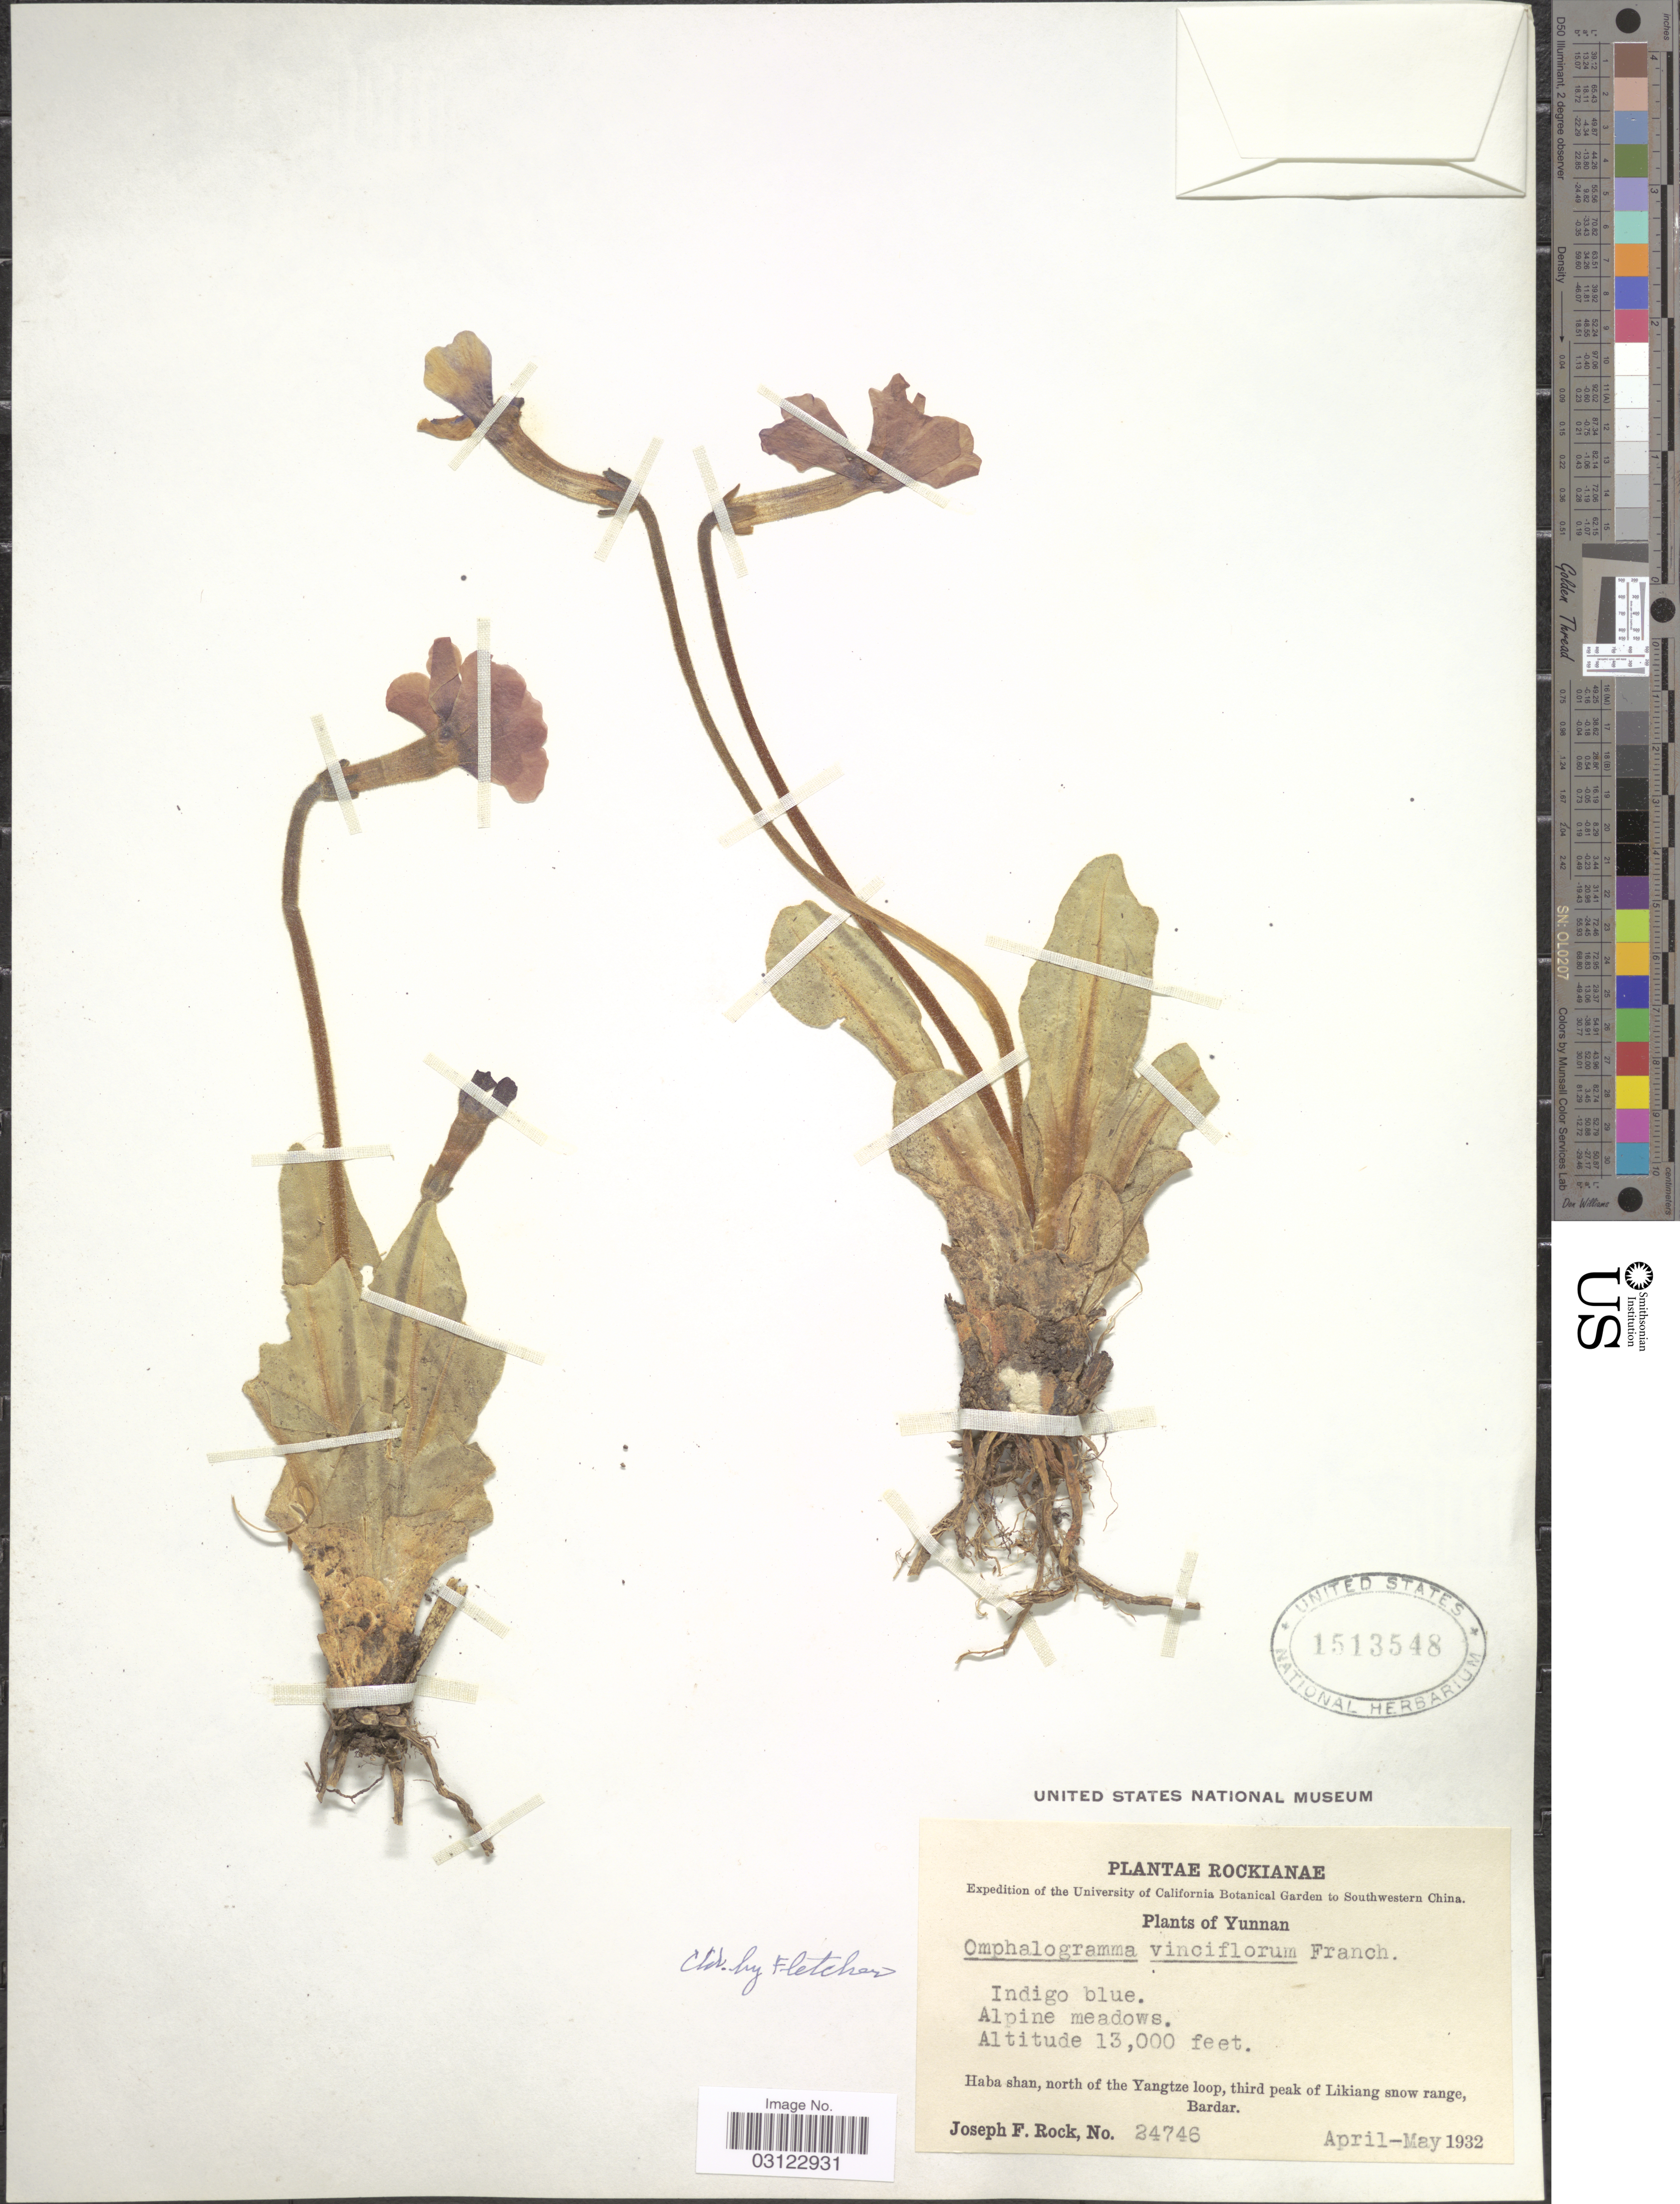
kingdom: Plantae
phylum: Tracheophyta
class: Magnoliopsida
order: Ericales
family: Primulaceae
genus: Omphalogramma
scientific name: Omphalogramma vinciflorum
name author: (Franch.) Franch.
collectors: J. F. Rock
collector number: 24746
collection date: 1932-04/1932-05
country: China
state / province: Yunnan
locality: Southwestern China. Alpine meadows. Haba shan, north of the Yangtze loop, third peak of Likiang snow range, Bardar.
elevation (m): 3962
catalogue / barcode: US 1513548